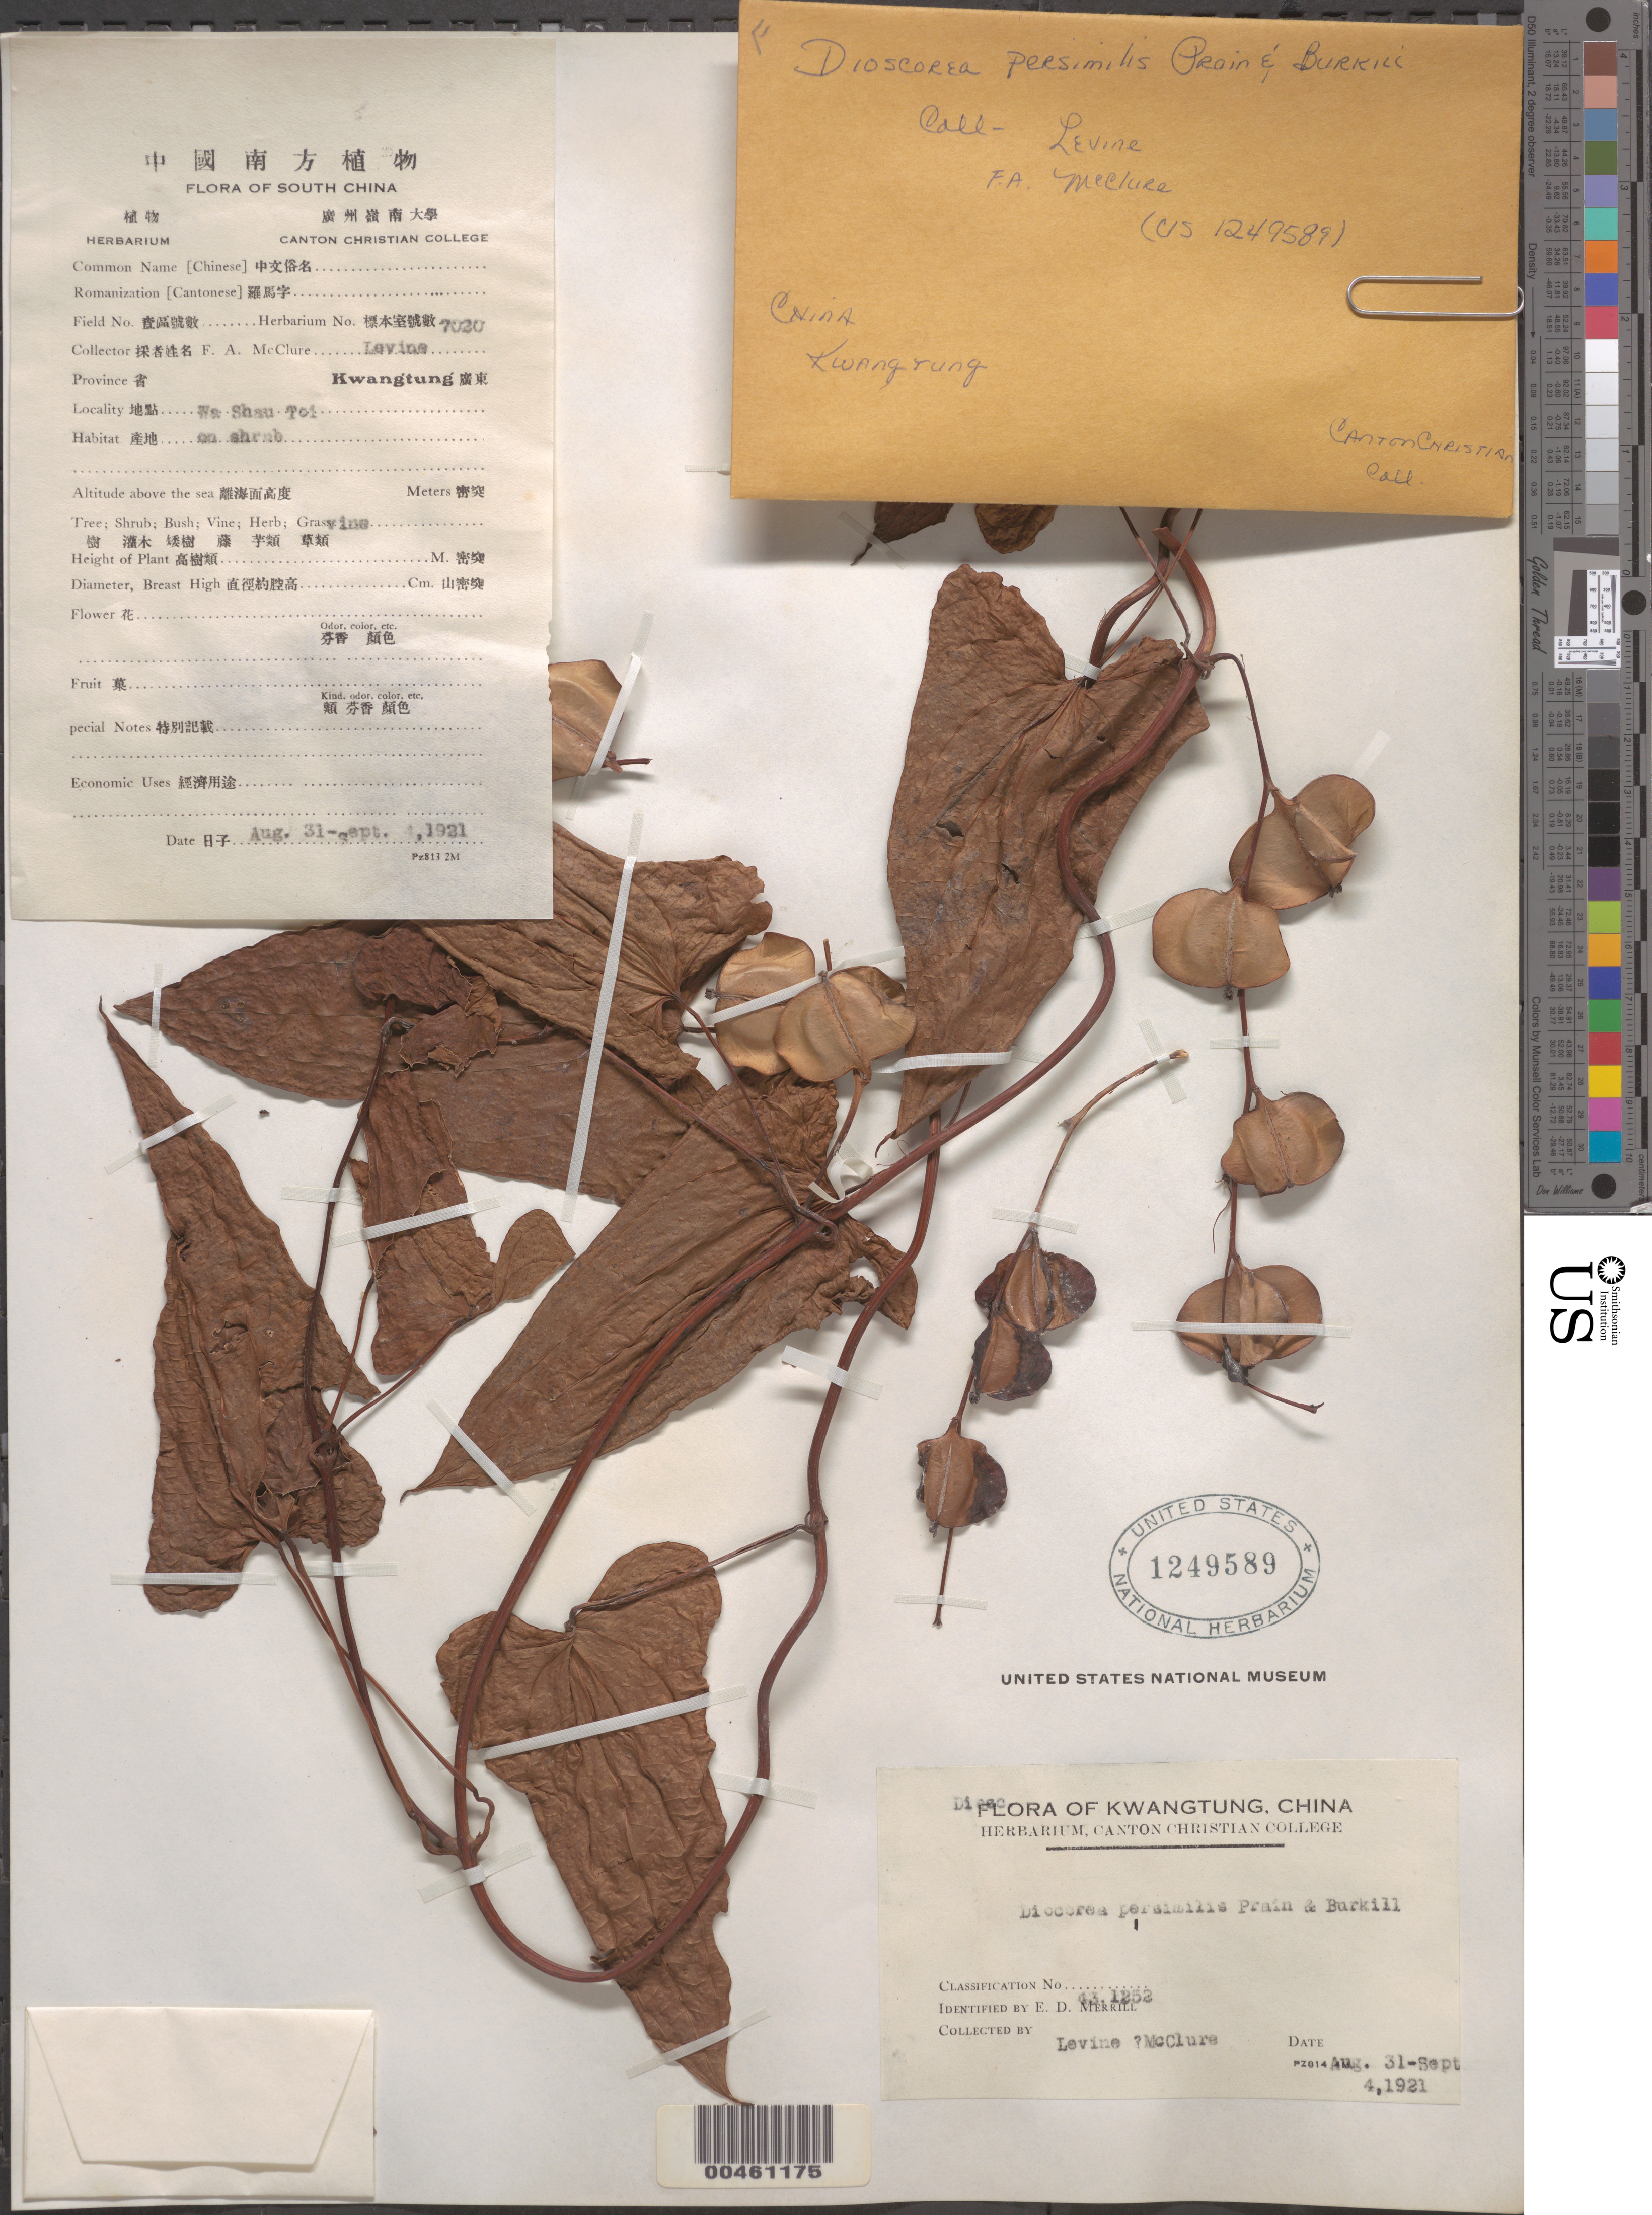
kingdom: Plantae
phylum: Tracheophyta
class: Liliopsida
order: Dioscoreales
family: Dioscoreaceae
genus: Dioscorea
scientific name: Dioscorea persimilis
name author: Prain & Burkill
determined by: Merrill, Elmer D.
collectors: C. O. Levine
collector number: Herb. No. 7020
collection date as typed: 31 Aug 1921 to 04 Sep 1921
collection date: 1921-08-31/1921-09-04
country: China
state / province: Guangdong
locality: Wa Shau Toi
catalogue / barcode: US 1249589